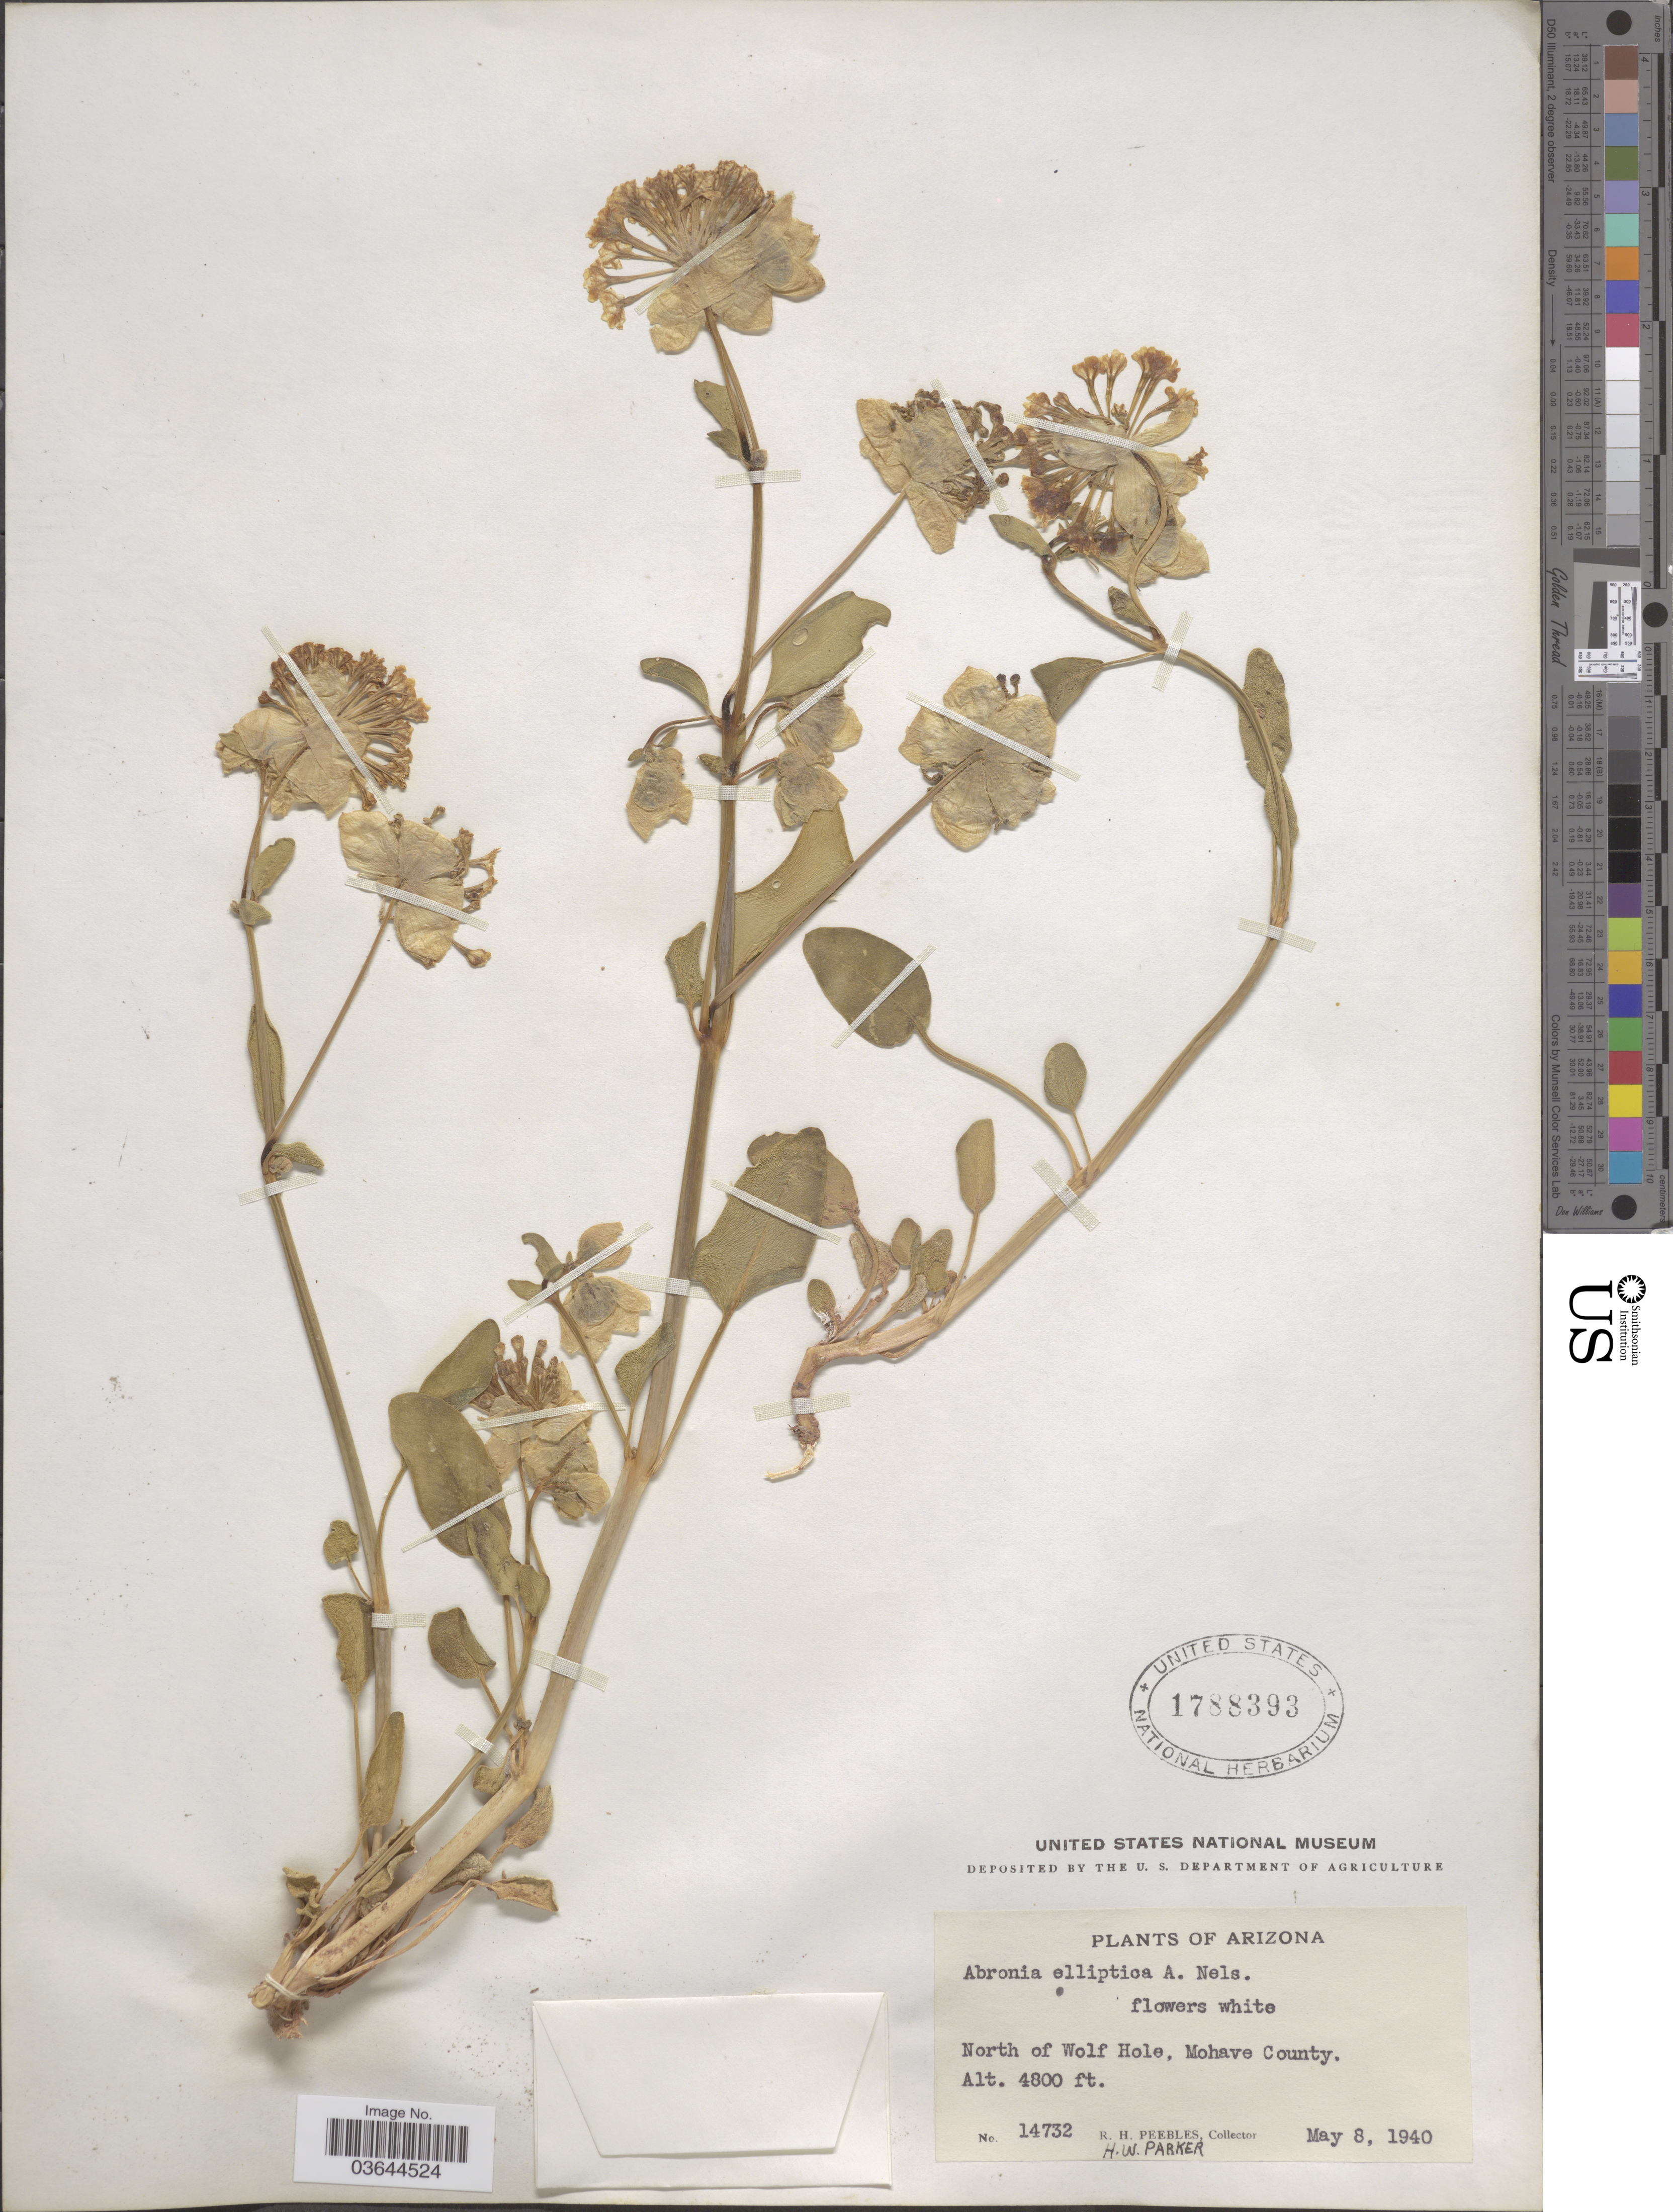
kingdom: Plantae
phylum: Tracheophyta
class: Magnoliopsida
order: Caryophyllales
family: Nyctaginaceae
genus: Abronia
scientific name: Abronia elliptica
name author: A. Nelson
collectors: R. H. Peebles & H. W. Parker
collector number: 14732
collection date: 1940-05-08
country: United States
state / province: Arizona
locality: North of Wolf Hole, Mohave County.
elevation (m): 1463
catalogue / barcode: US 1788393